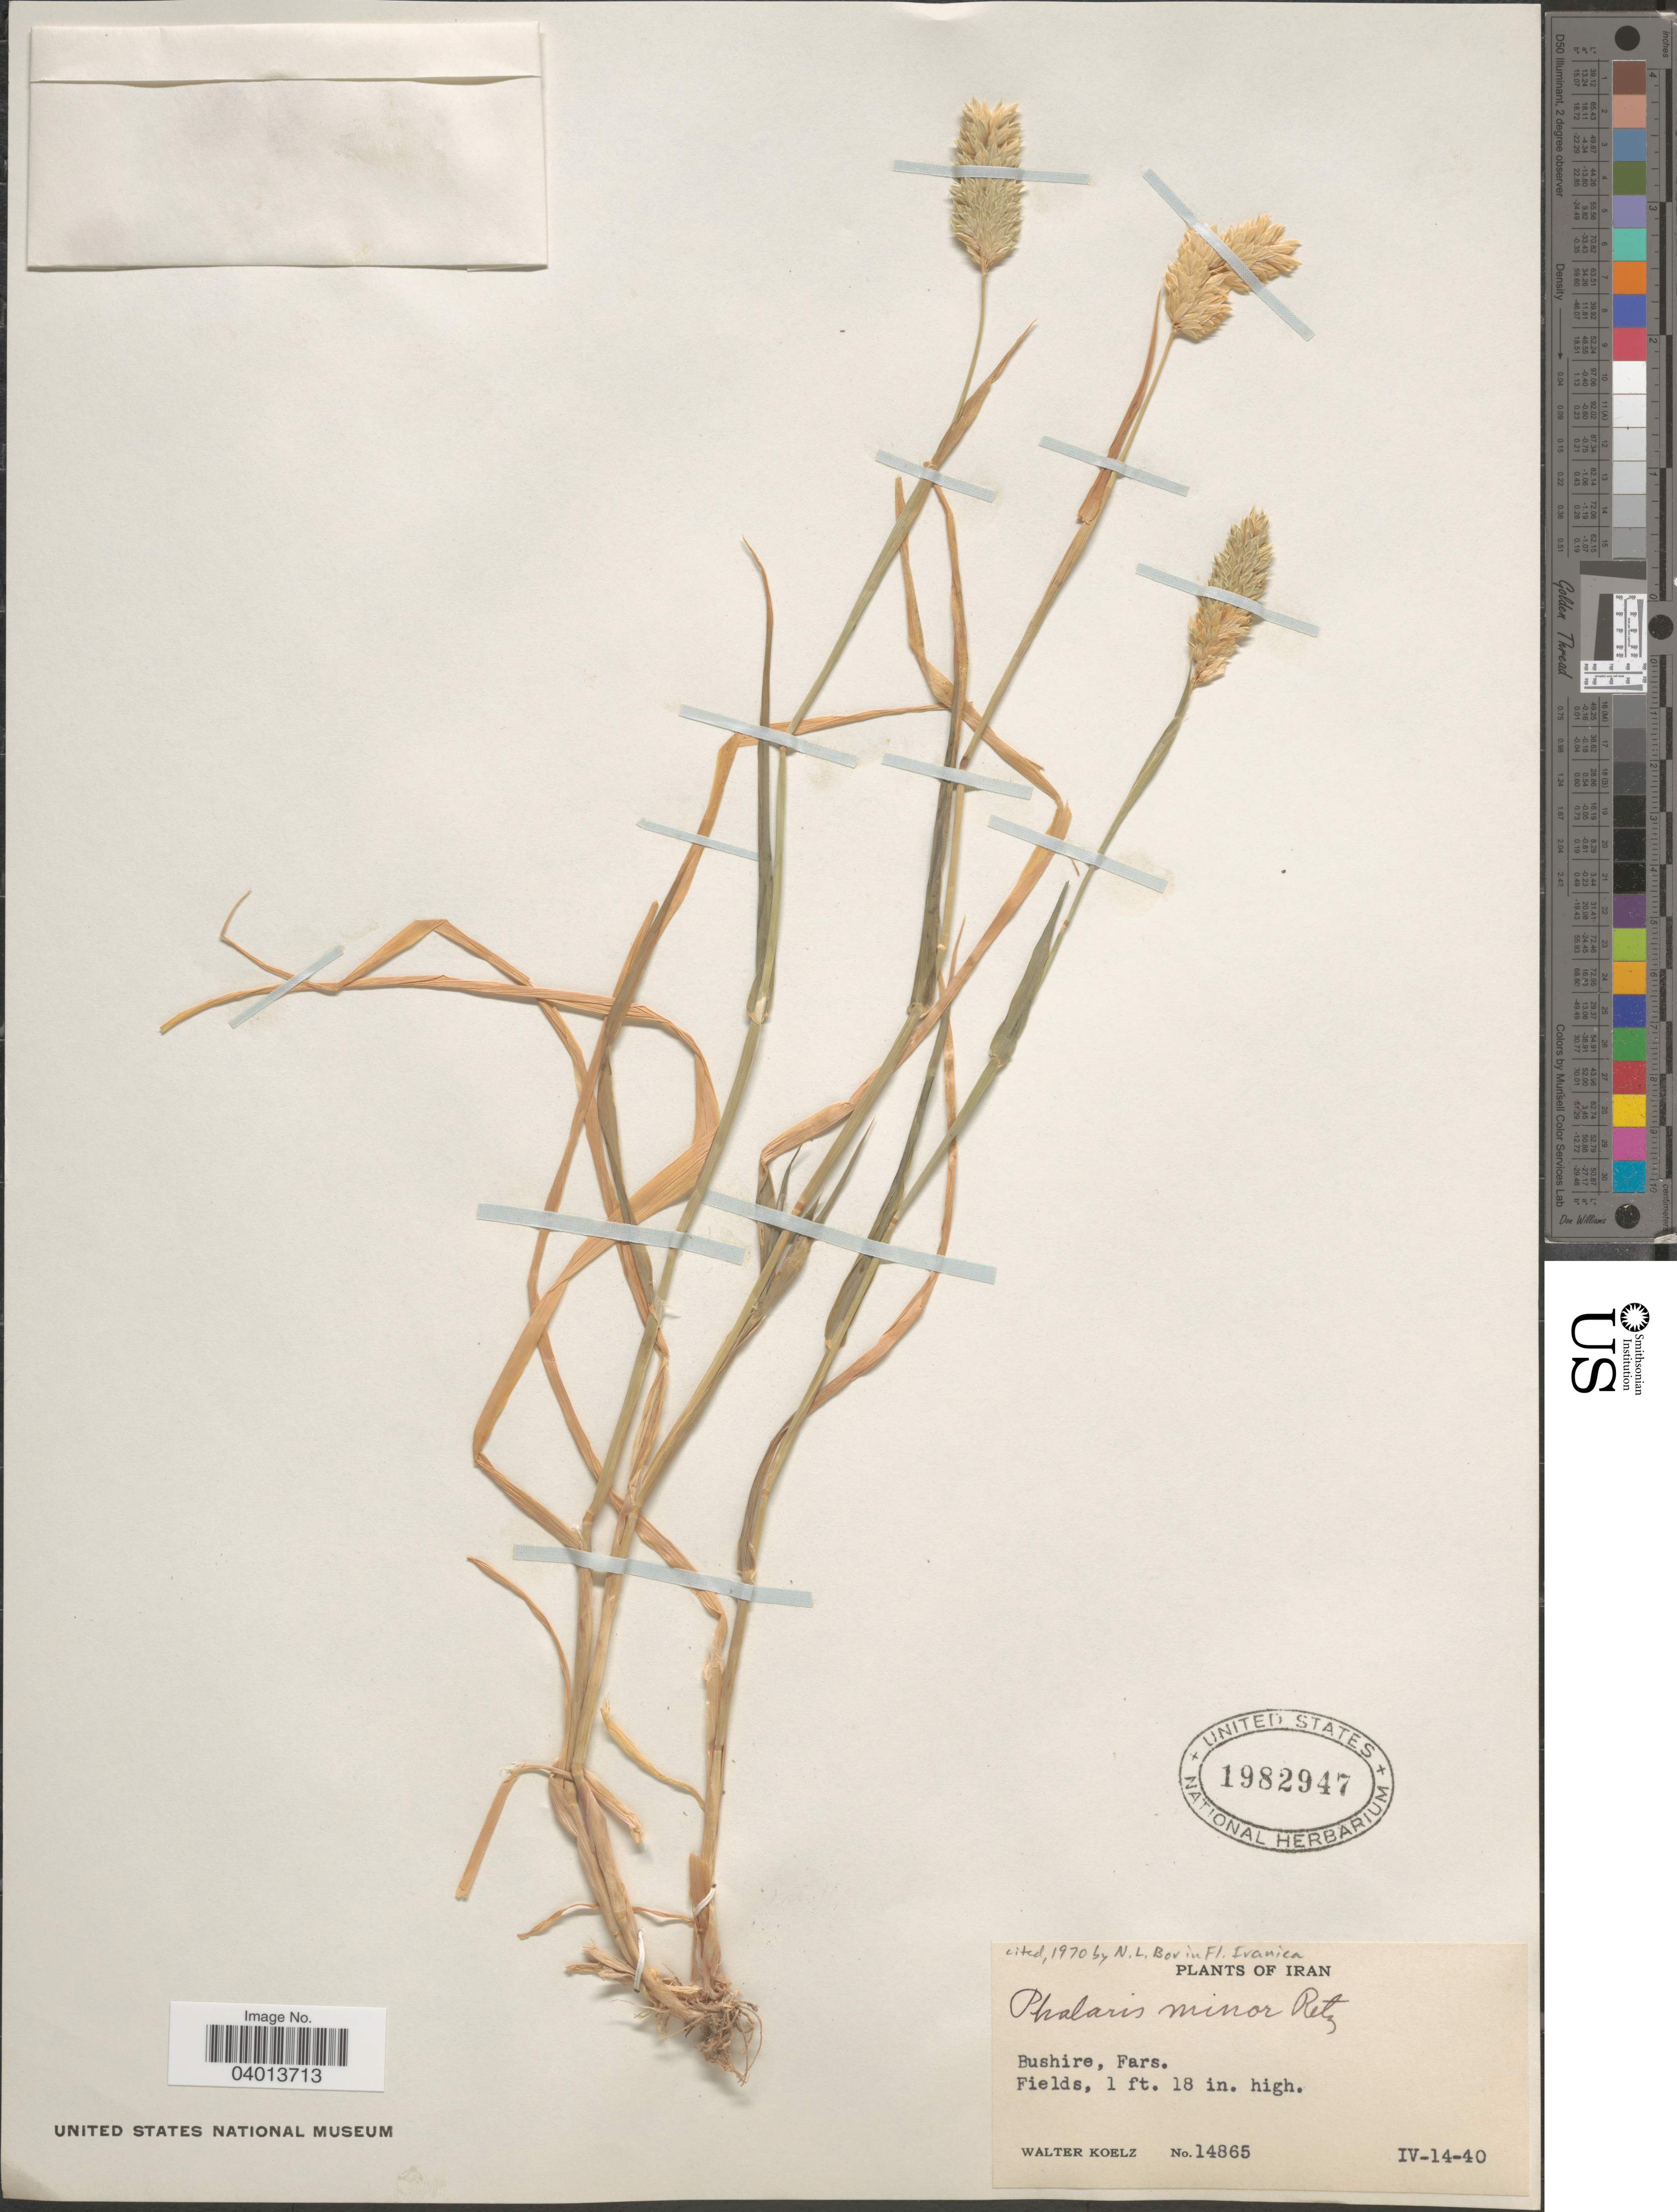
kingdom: Plantae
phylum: Tracheophyta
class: Liliopsida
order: Poales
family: Poaceae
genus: Phalaris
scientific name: Phalaris minor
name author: Retz.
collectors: W. N. Koelz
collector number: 14865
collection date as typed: Transcribed d/m/y: 14/4/40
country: Iran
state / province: Fars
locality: Bushire.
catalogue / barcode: US 1982947